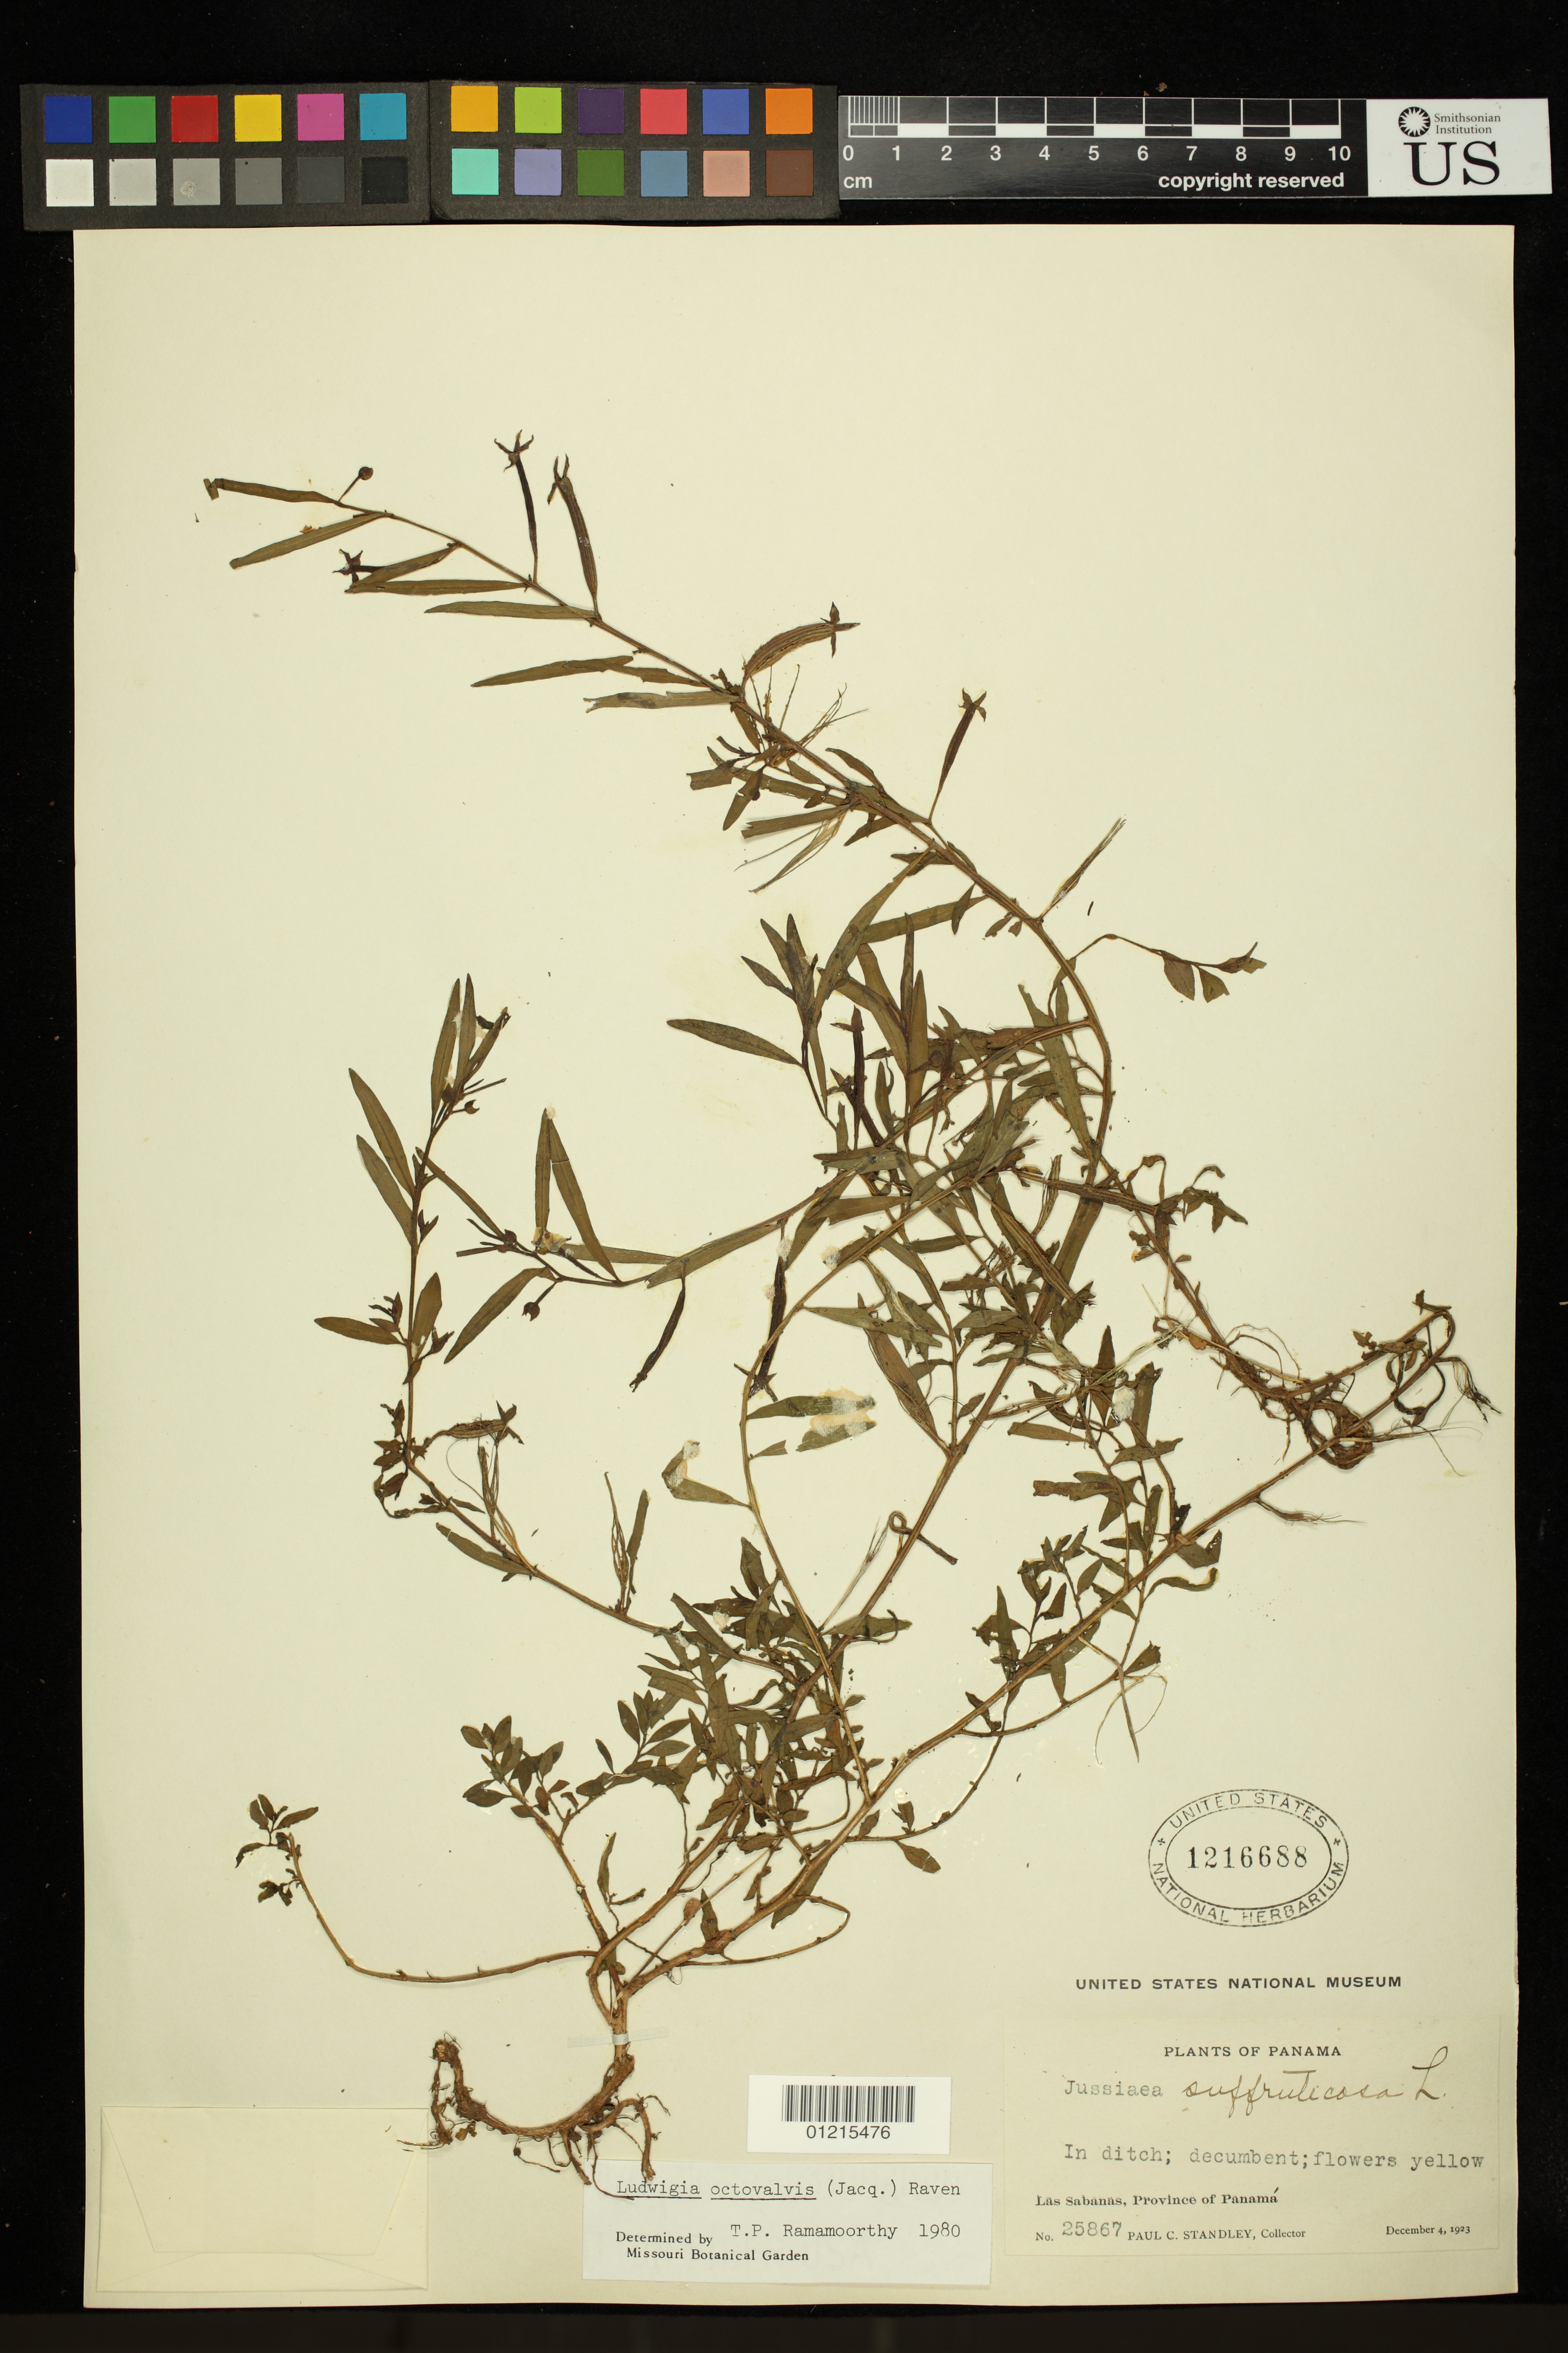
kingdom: Plantae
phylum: Tracheophyta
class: Magnoliopsida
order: Myrtales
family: Onagraceae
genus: Ludwigia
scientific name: Ludwigia octovalvis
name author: (Jacq.) P.H. Raven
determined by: Ramamoorthy, T. P.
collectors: P. C. Standley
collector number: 25867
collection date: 1923-12-04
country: Panama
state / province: Panamá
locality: Las Sabanas.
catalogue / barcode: US 1216688